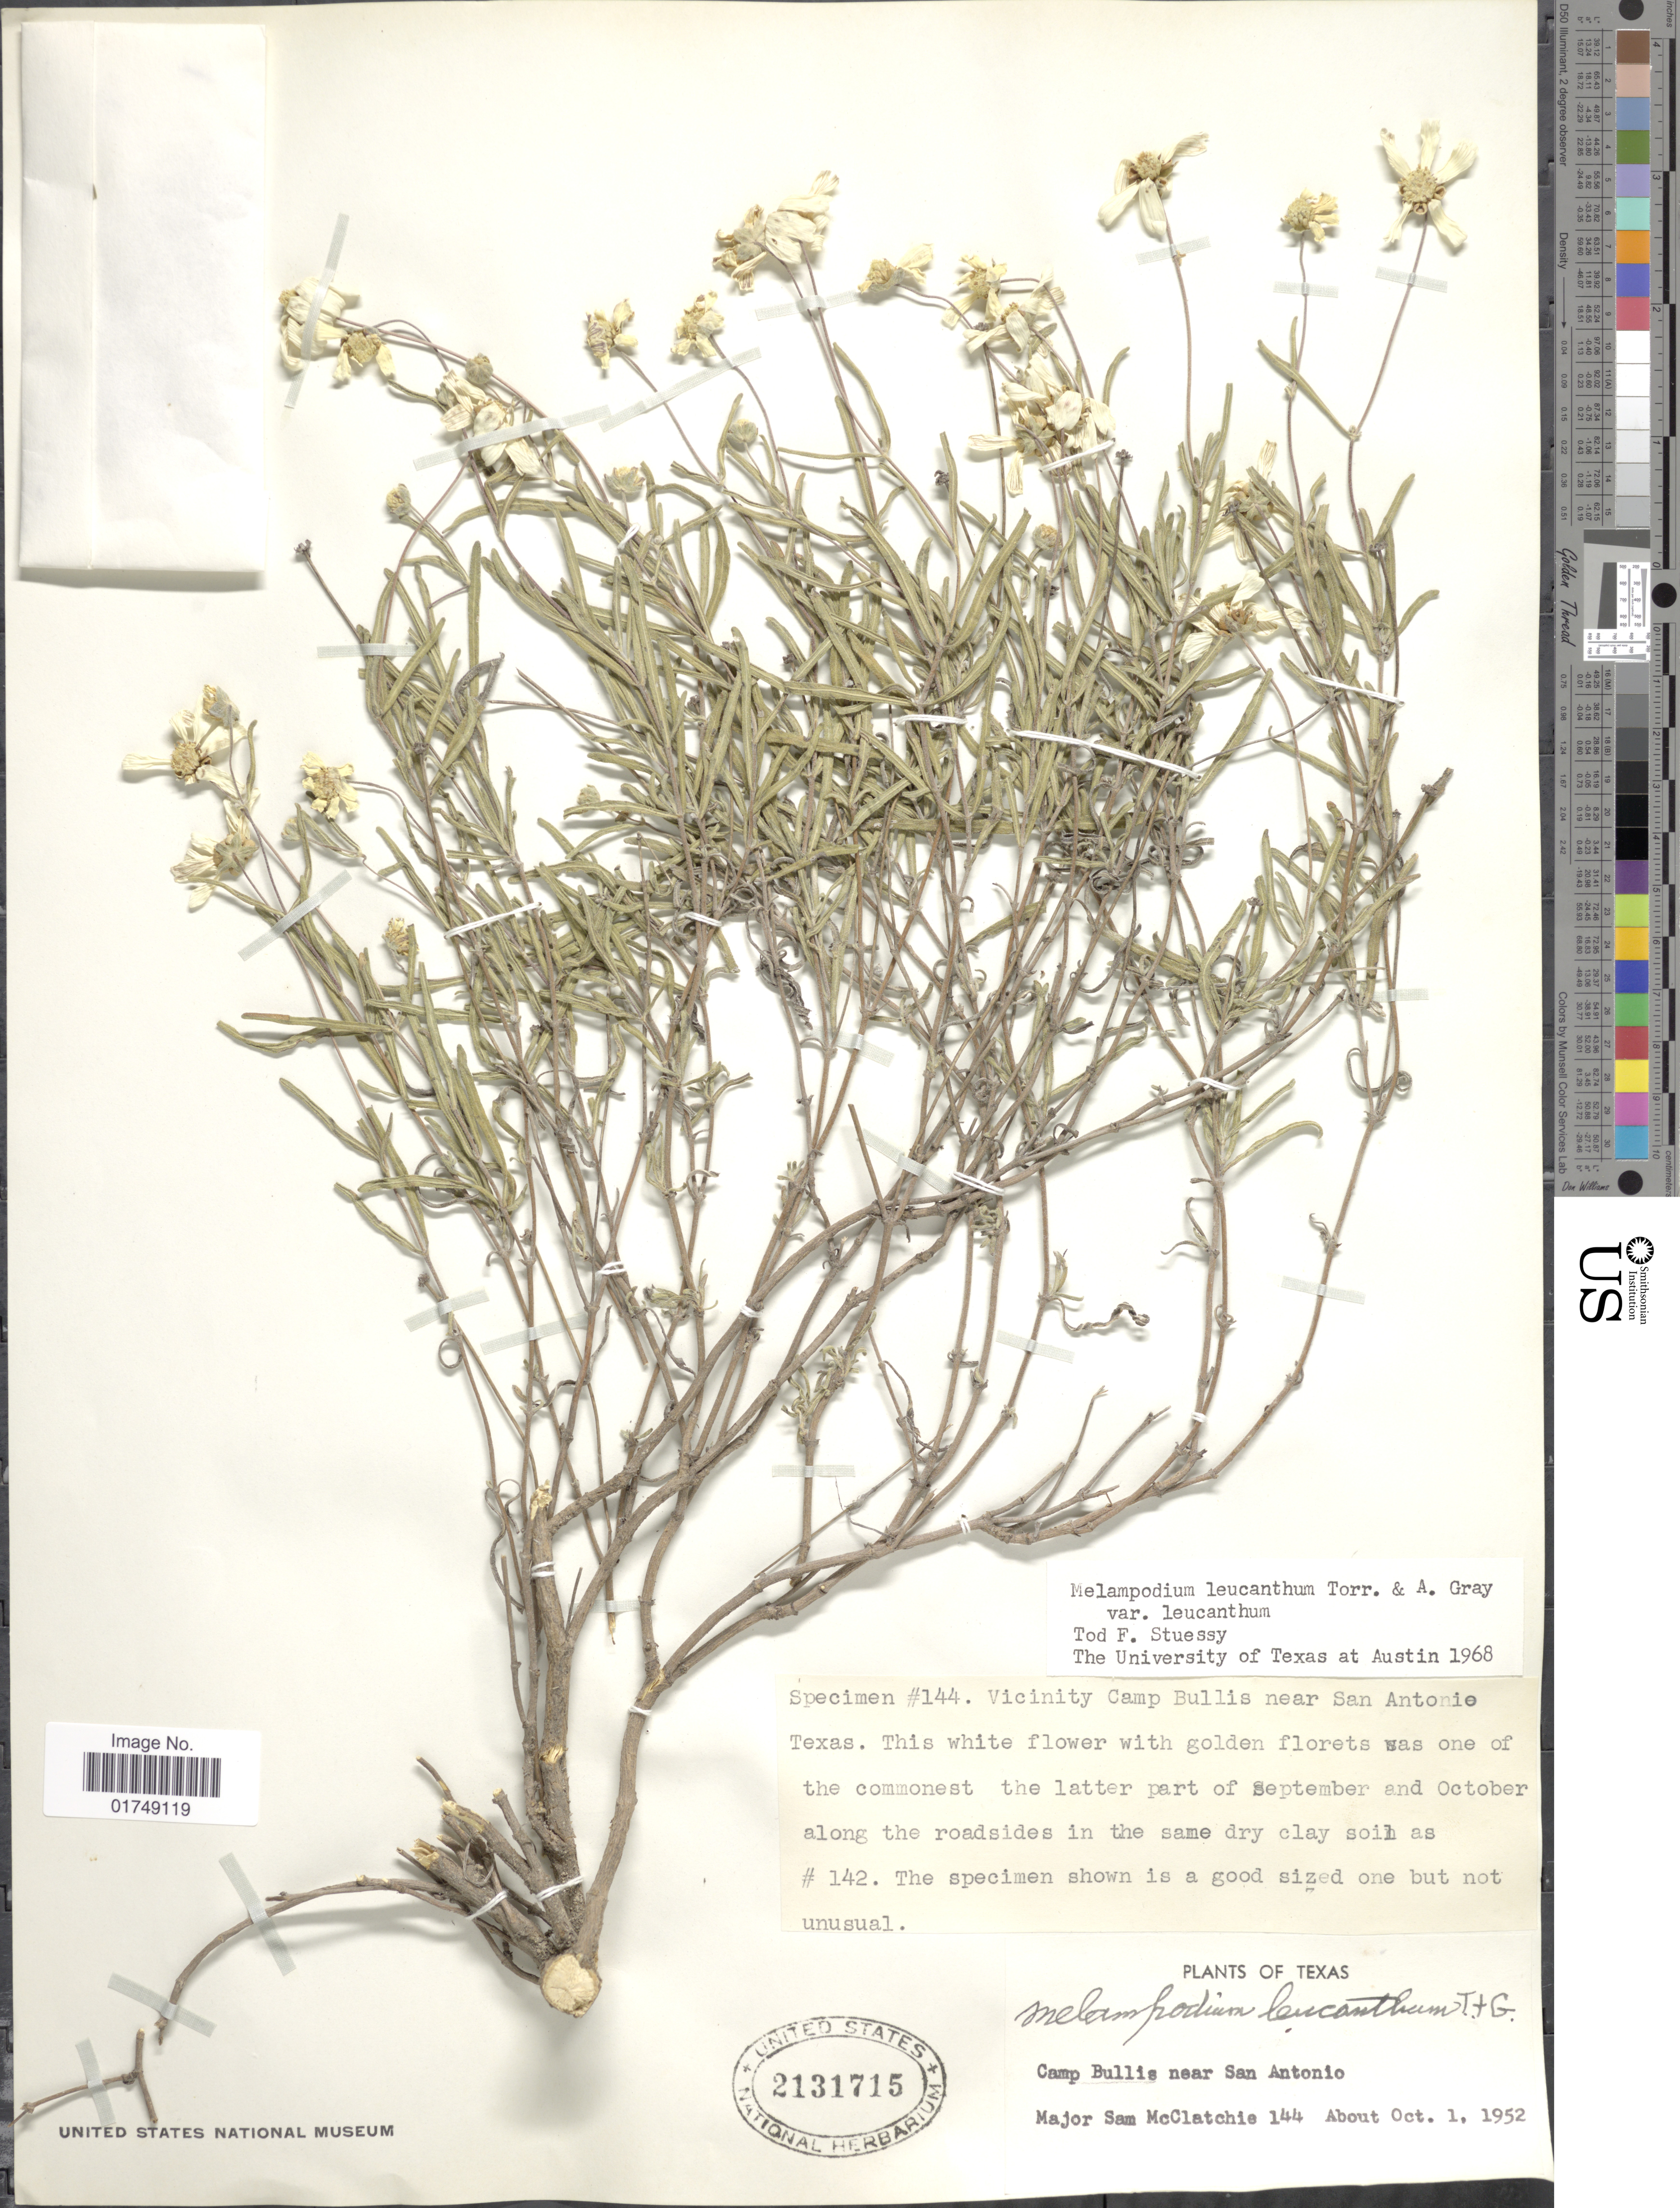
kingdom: Plantae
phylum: Tracheophyta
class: Magnoliopsida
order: Asterales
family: Asteraceae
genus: Melampodium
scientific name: Melampodium leucanthum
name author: Torr. & A. Gray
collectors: S. McClatchie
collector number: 144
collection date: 1952-10-01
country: United States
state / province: Texas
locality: Camp Bullis near San Antonio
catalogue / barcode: US 2131715